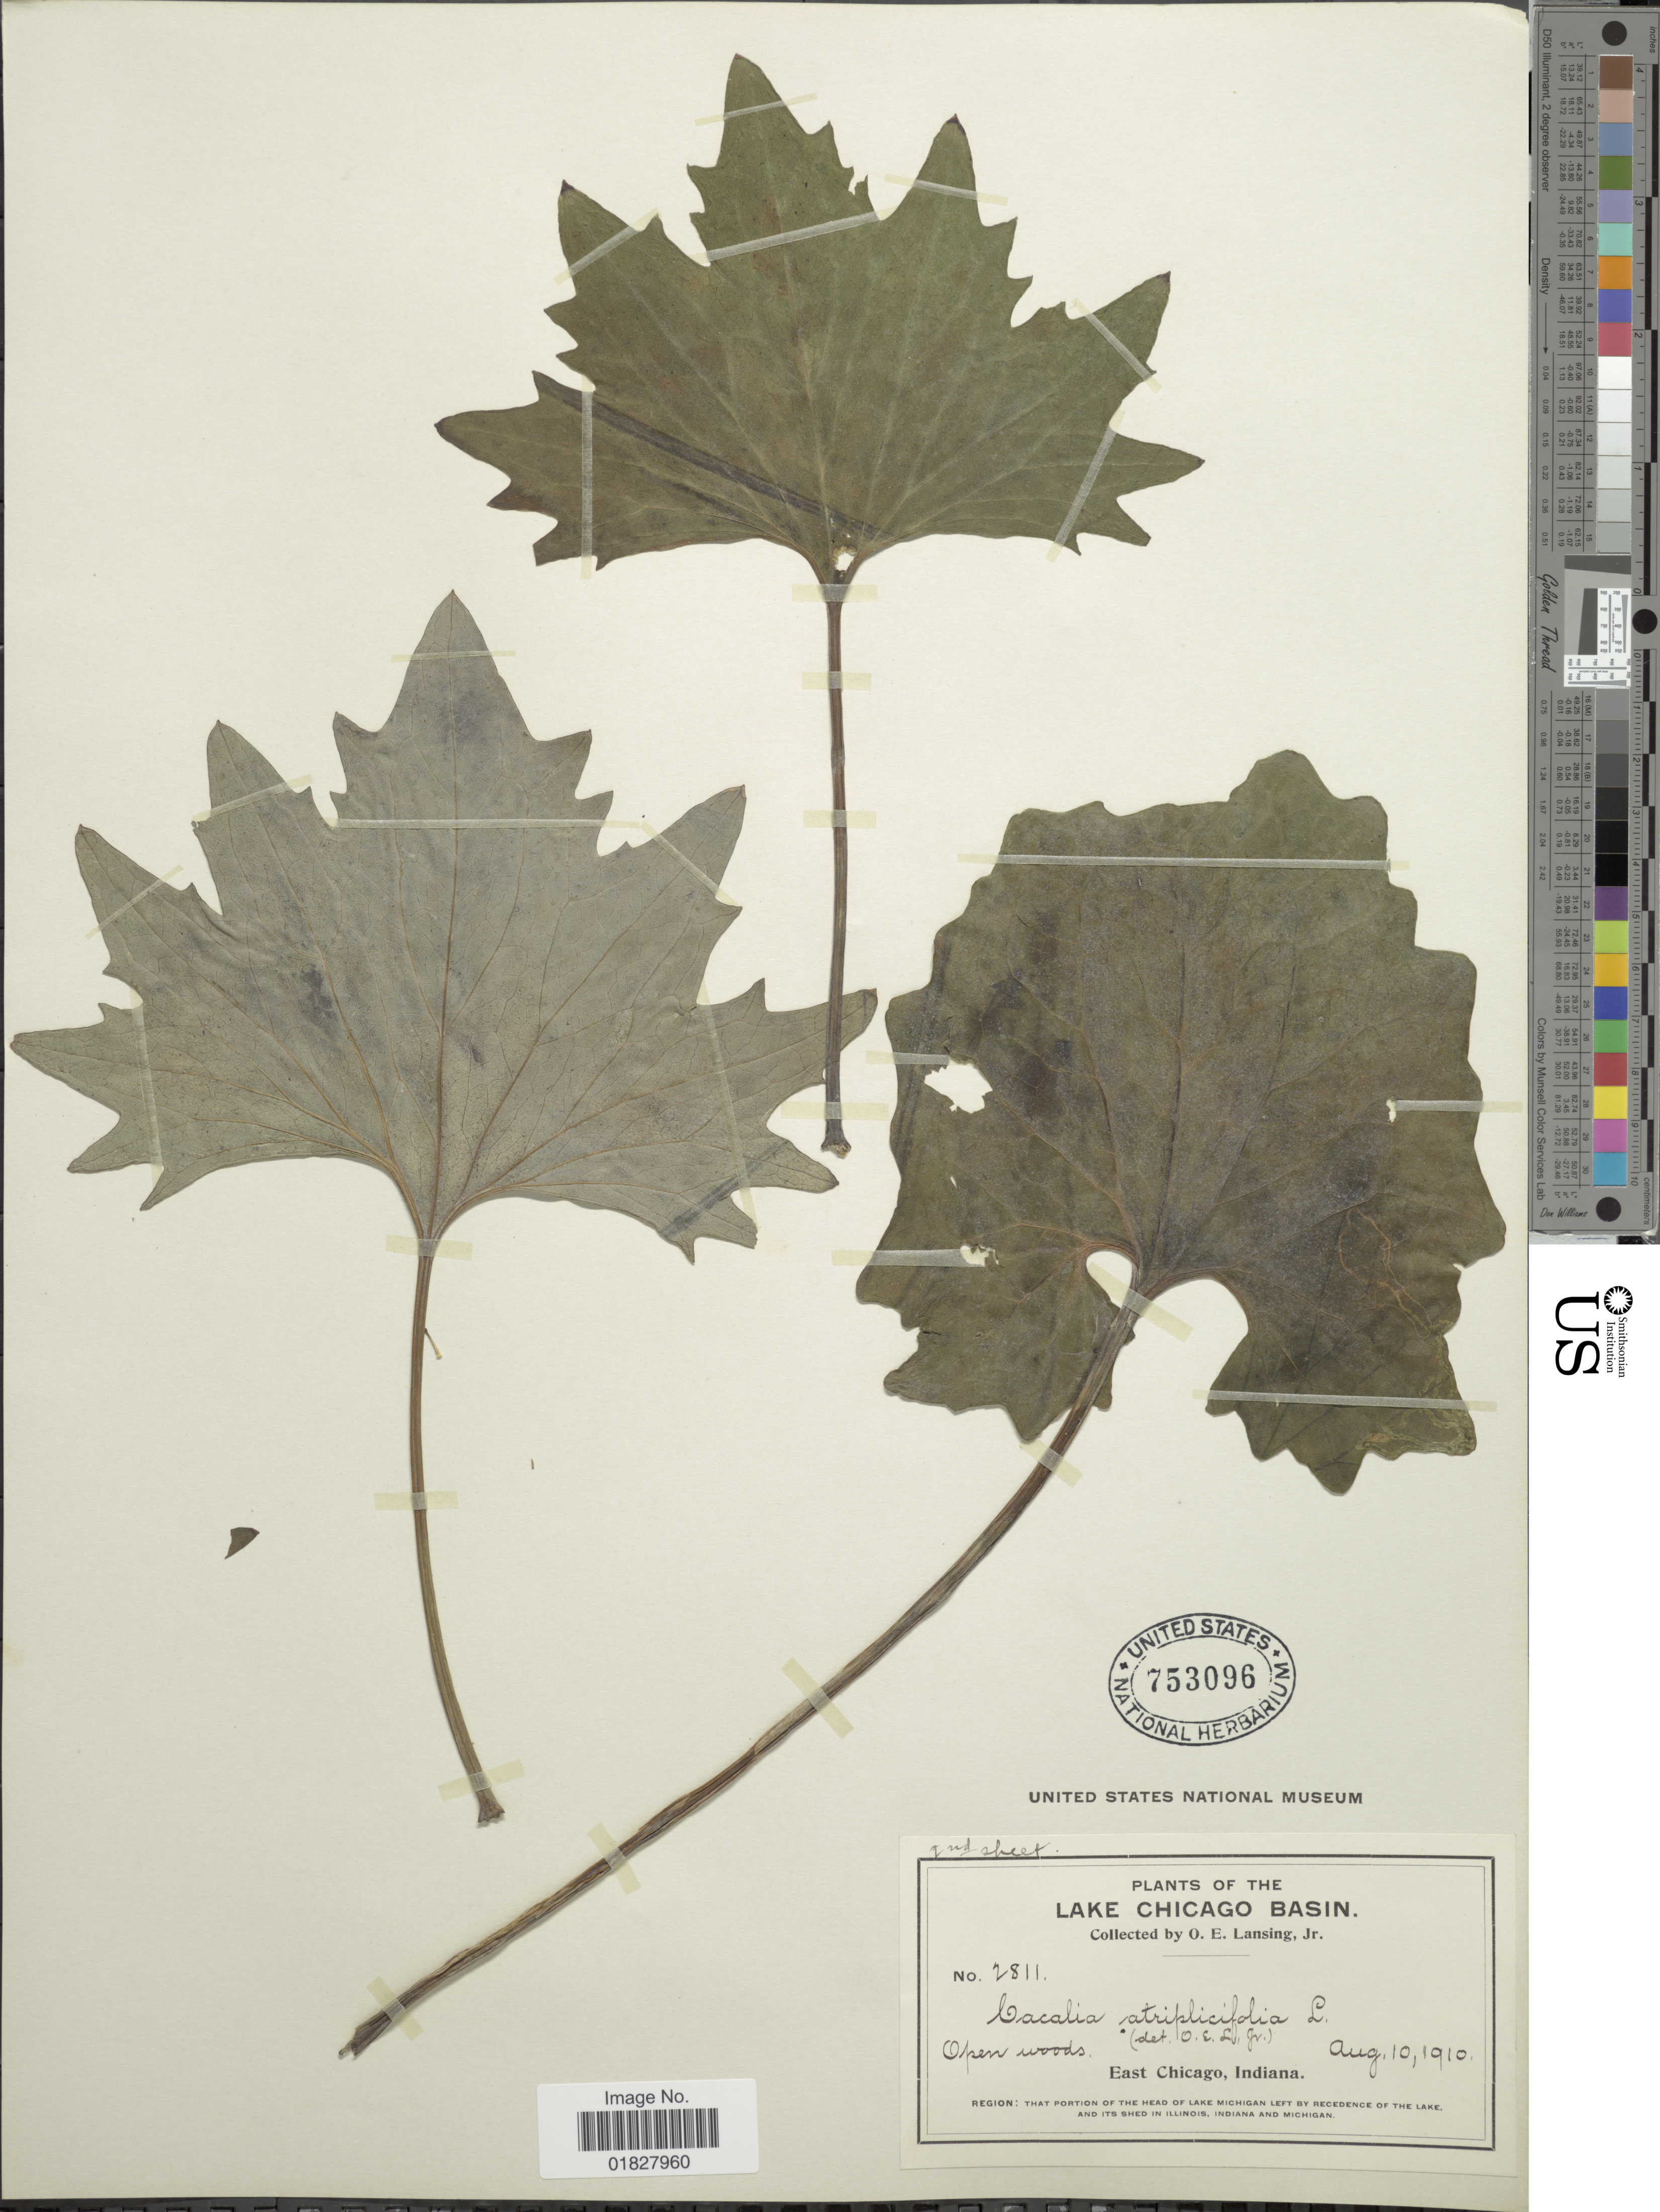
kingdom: Plantae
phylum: Tracheophyta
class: Magnoliopsida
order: Asterales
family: Asteraceae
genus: Arnoglossum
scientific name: Arnoglossum atriplicifolium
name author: (L.) H. Rob.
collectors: O. Lansing Jr.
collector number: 2811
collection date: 1910-08-10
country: United States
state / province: Indiana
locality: Lake Chicago Basin, East Chicago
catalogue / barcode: US 753096